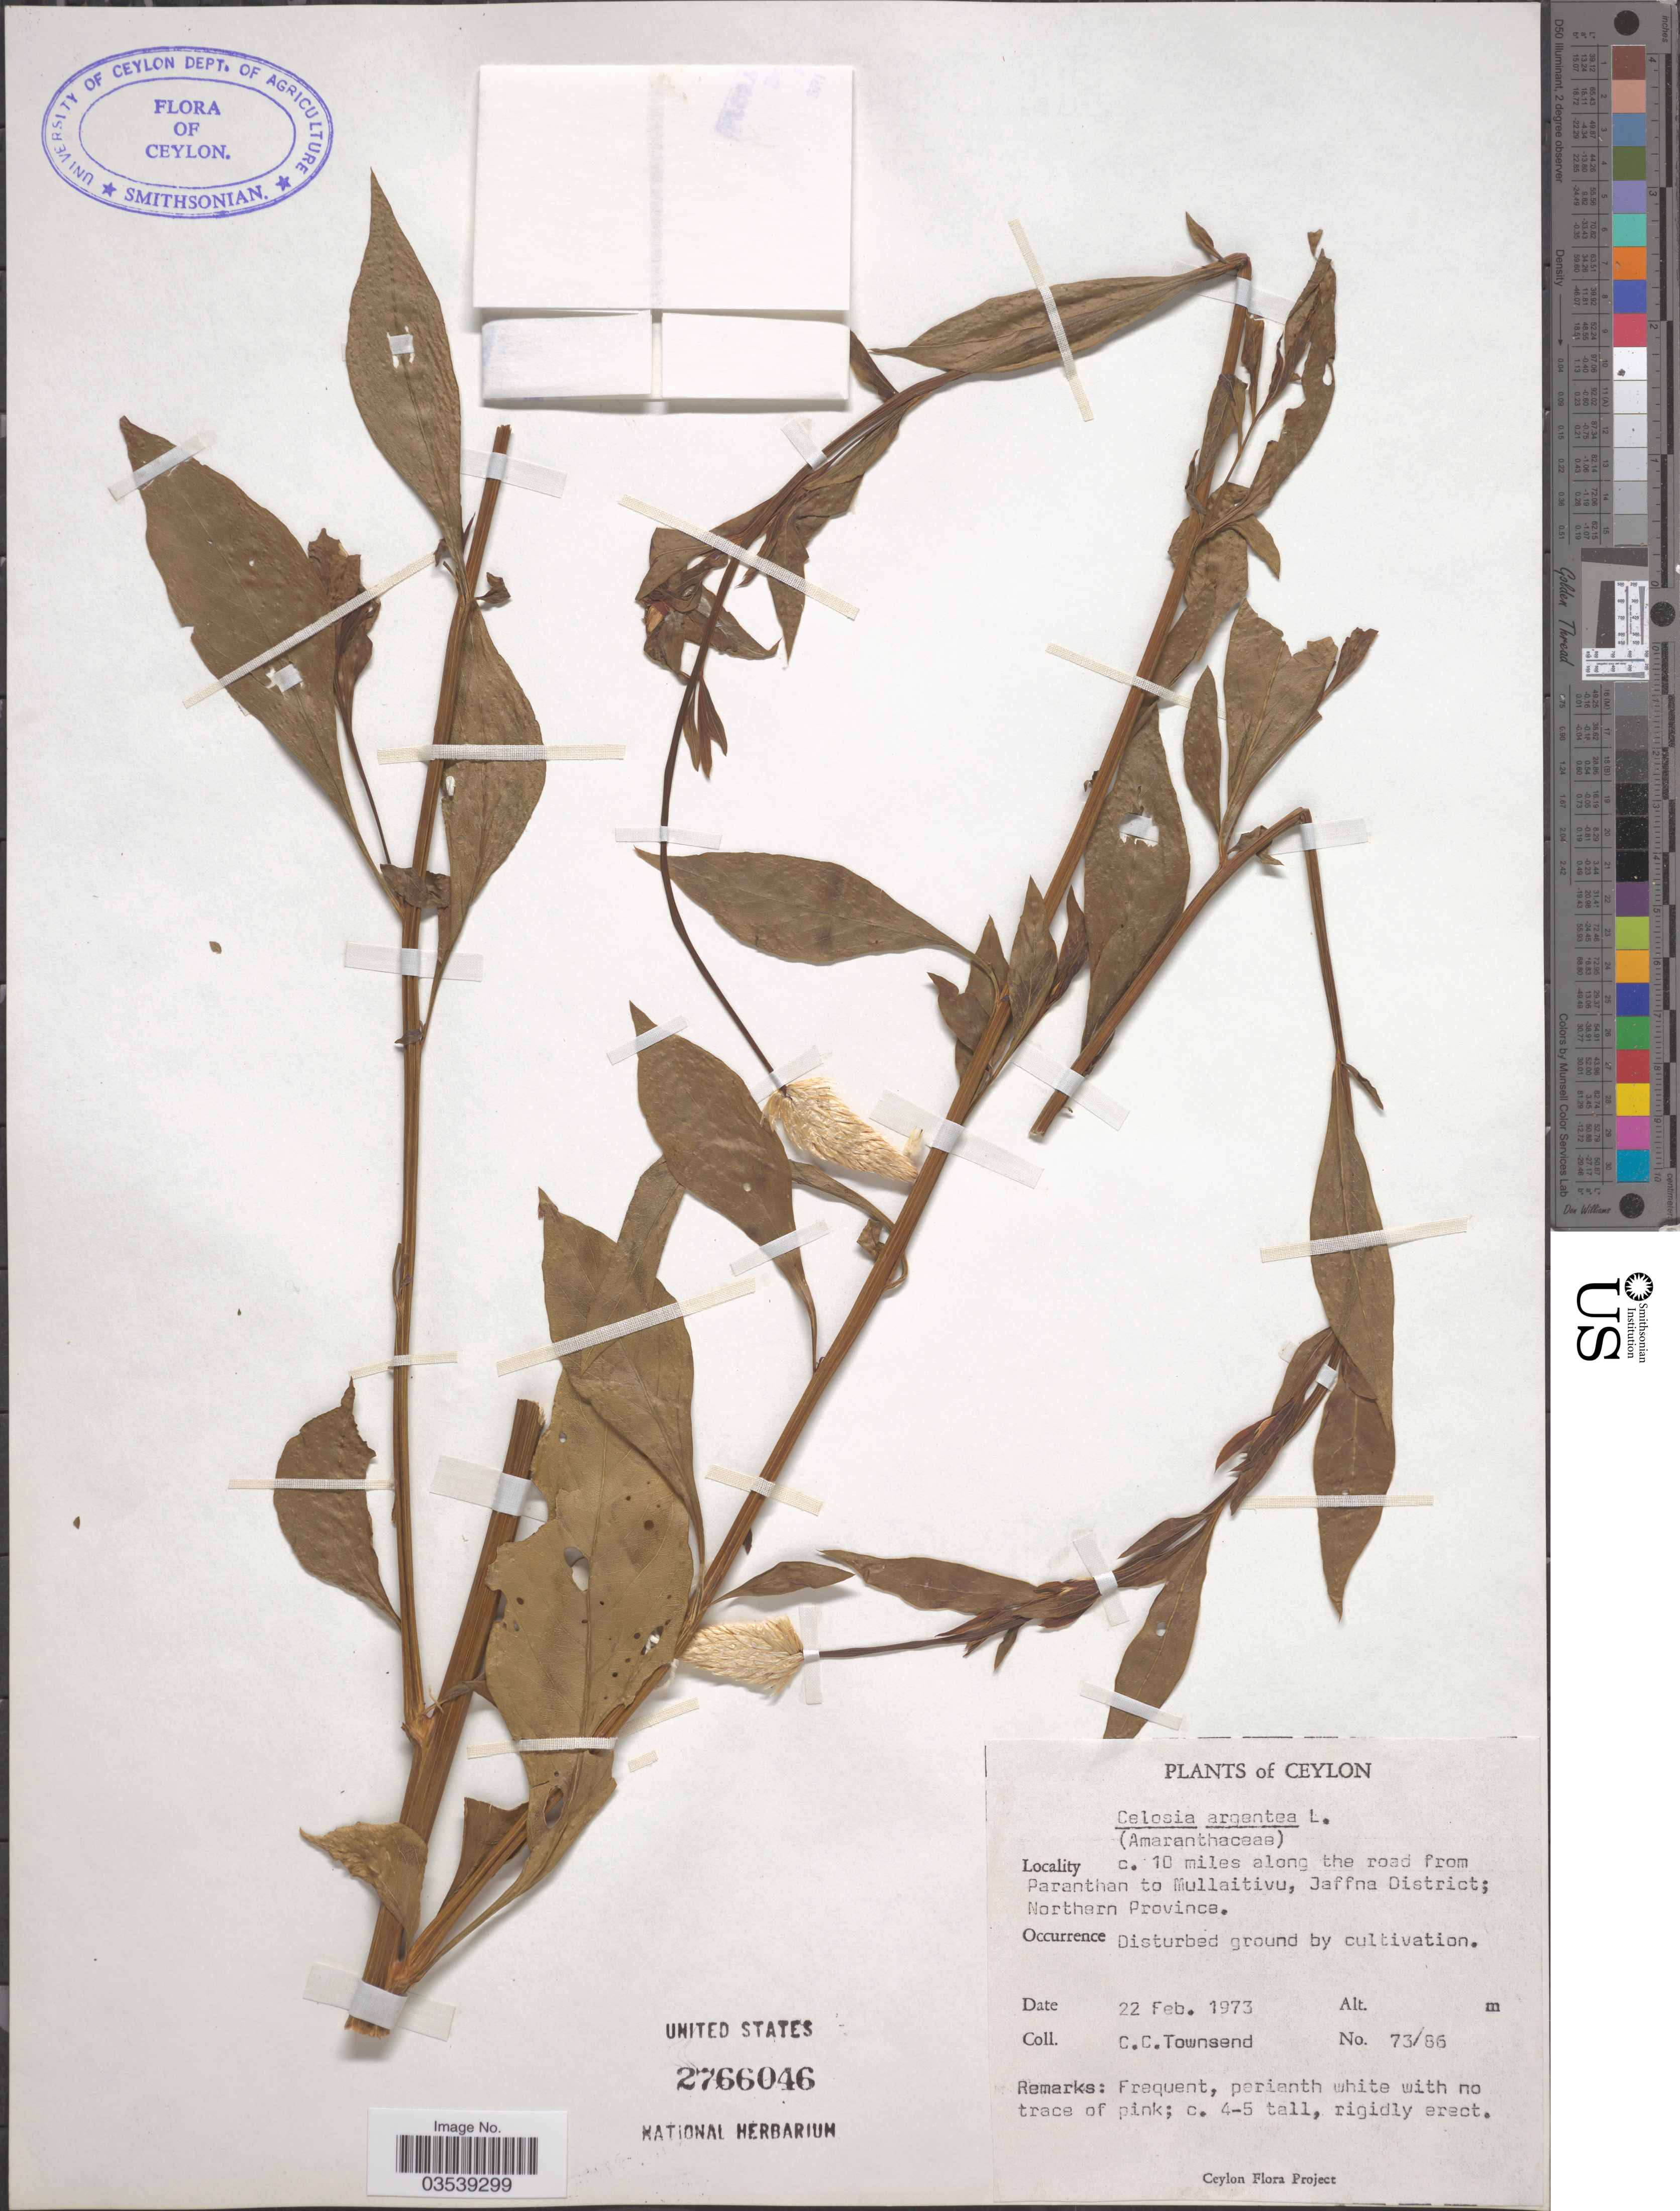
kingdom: Plantae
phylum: Tracheophyta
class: Magnoliopsida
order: Caryophyllales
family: Amaranthaceae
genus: Celosia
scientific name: Celosia argentea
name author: L.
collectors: C. C. Townsend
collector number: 73/86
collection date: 1973-02-22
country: Sri Lanka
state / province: Northern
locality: Ceylon. Ca. 10 miles along the road from Paranthan to Mullaitivu, Jaffna District.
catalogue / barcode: US 2766046